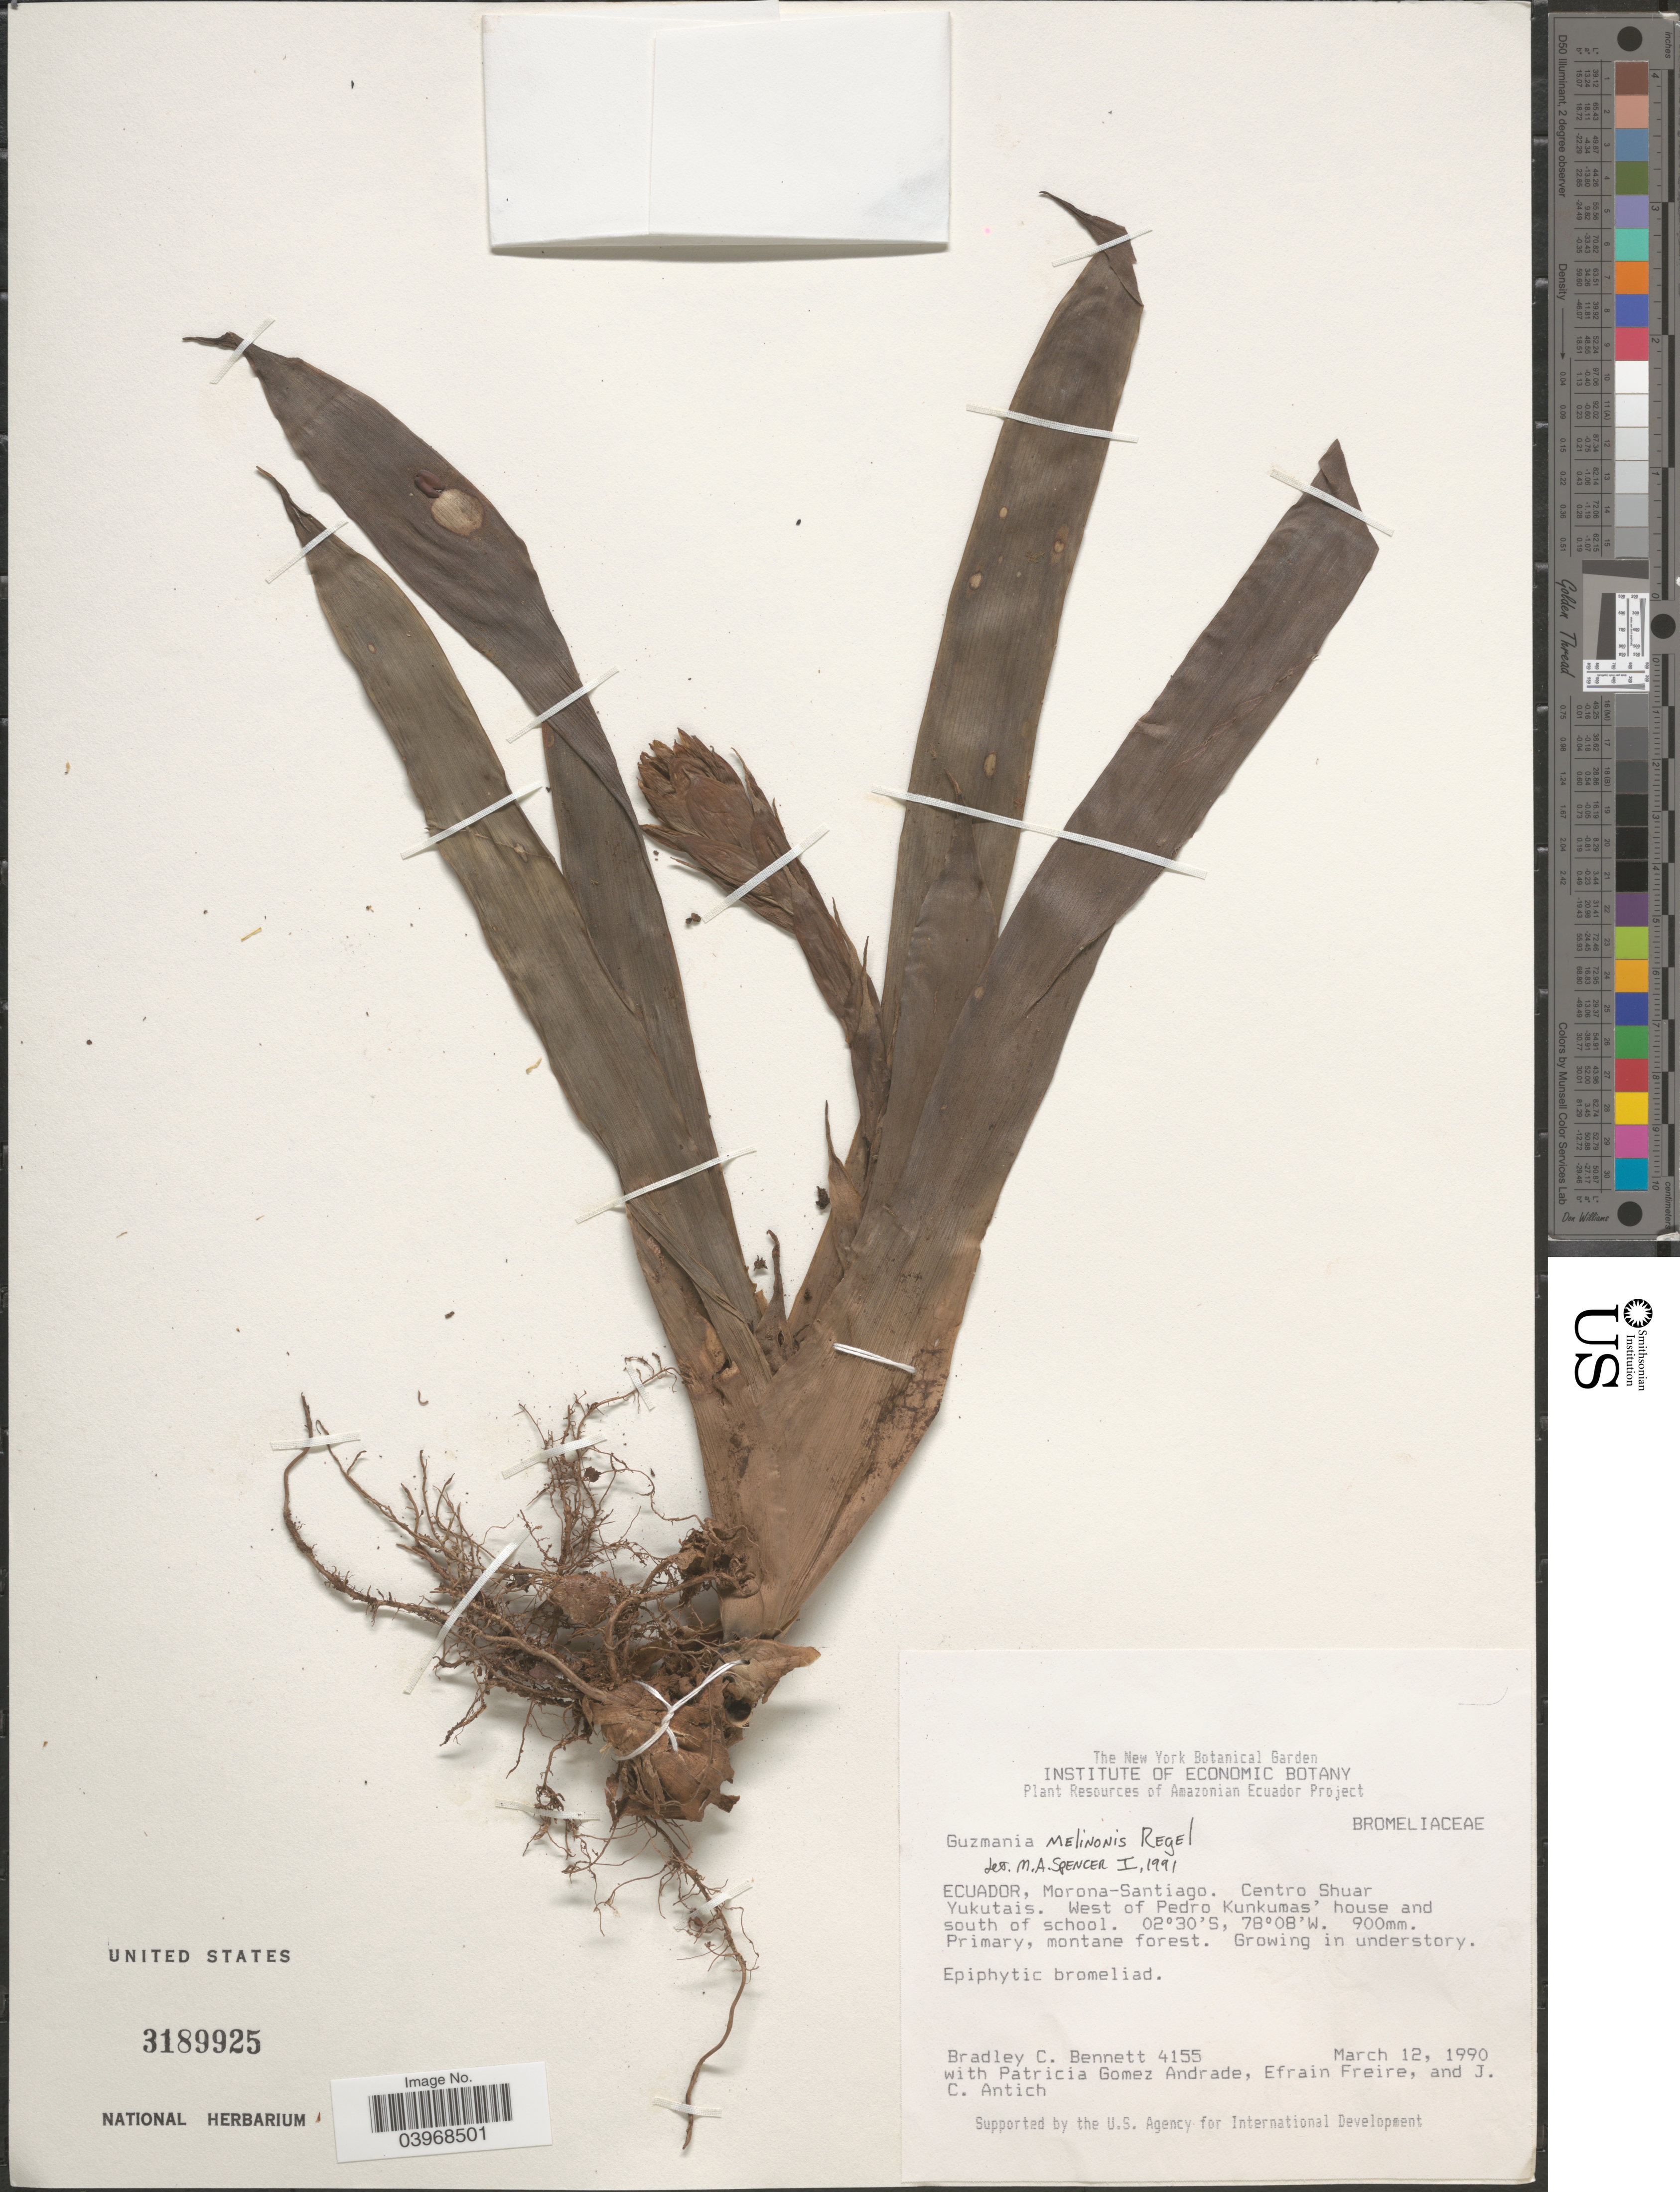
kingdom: Plantae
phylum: Tracheophyta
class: Liliopsida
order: Poales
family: Bromeliaceae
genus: Guzmania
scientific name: Guzmania melinonis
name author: Regel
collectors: B. C. Bennett, P. Gomez Andrade, E. Freire & J. Antich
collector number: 4155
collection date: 1990-03-12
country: Ecuador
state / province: Morona-Santiago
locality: Centro Shuar Yukutais. West of Pedro Kunkumas' house and south of school.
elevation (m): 900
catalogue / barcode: US 3189925